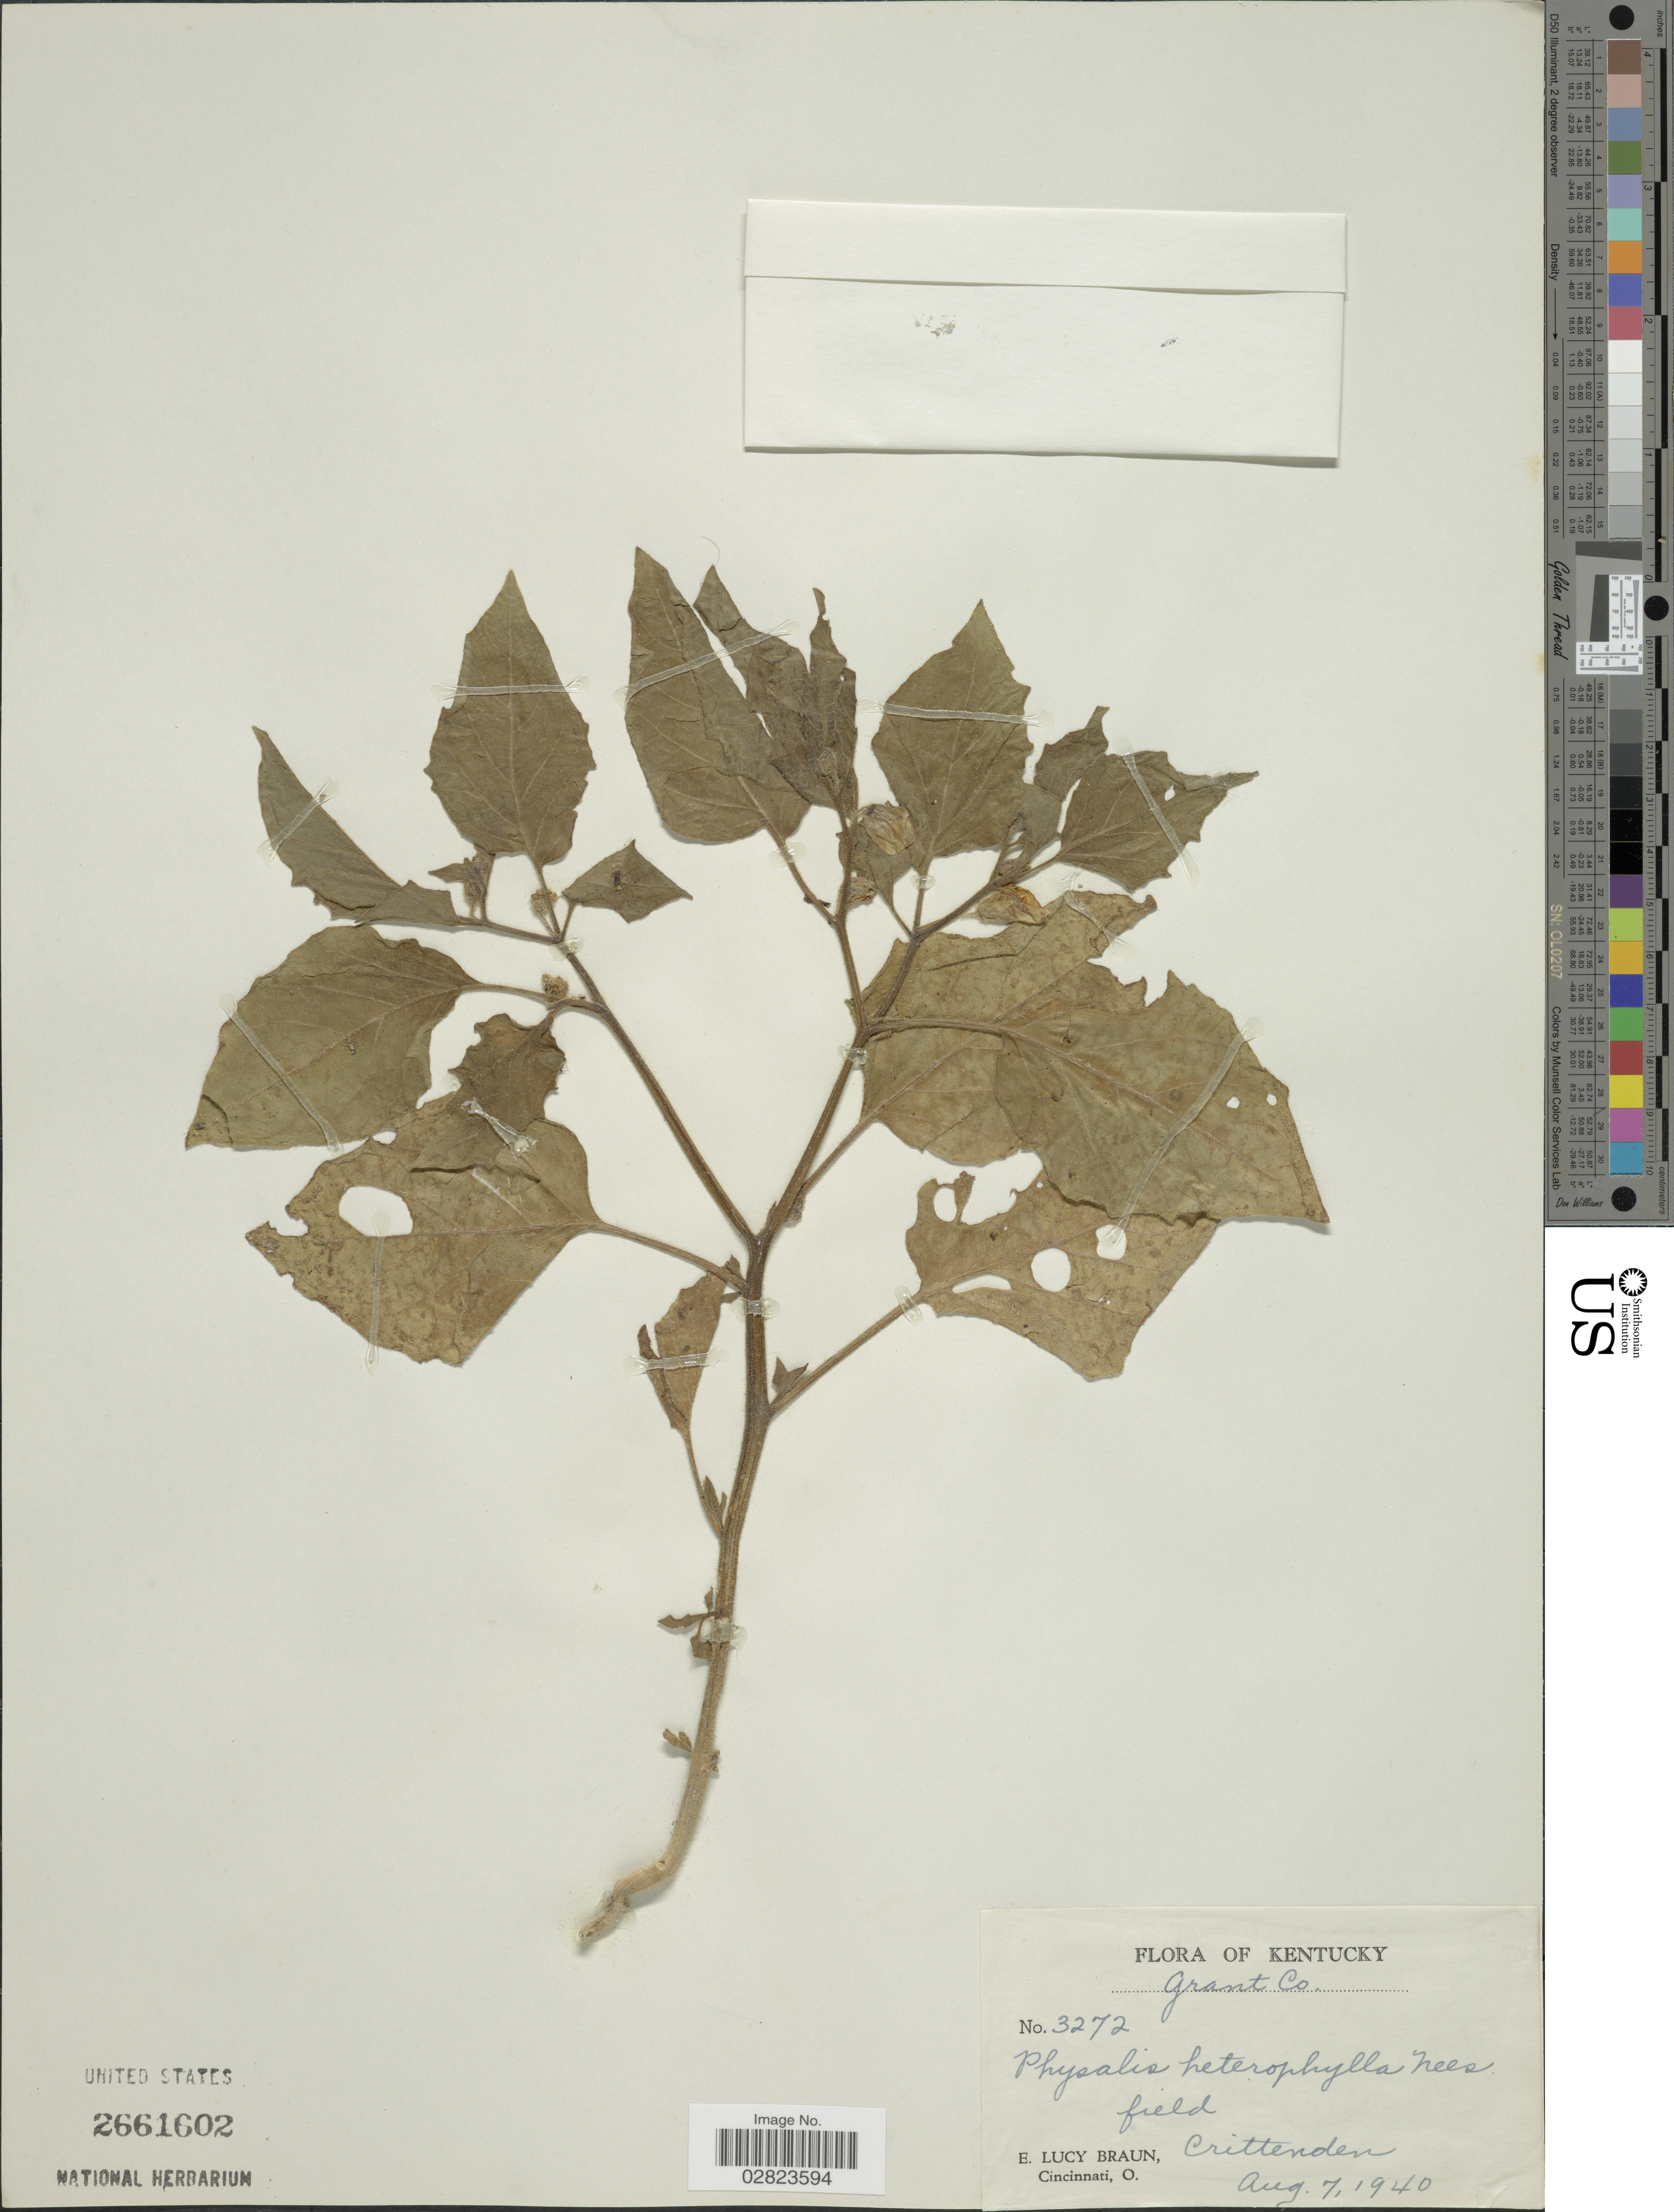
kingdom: Plantae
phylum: Tracheophyta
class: Magnoliopsida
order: Solanales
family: Solanaceae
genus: Physalis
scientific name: Physalis heterophylla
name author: Nees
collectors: E. L. Braun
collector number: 3272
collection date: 1940-08-07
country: United States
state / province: Kentucky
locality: Grant Co. Crittenden.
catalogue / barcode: US 2661602